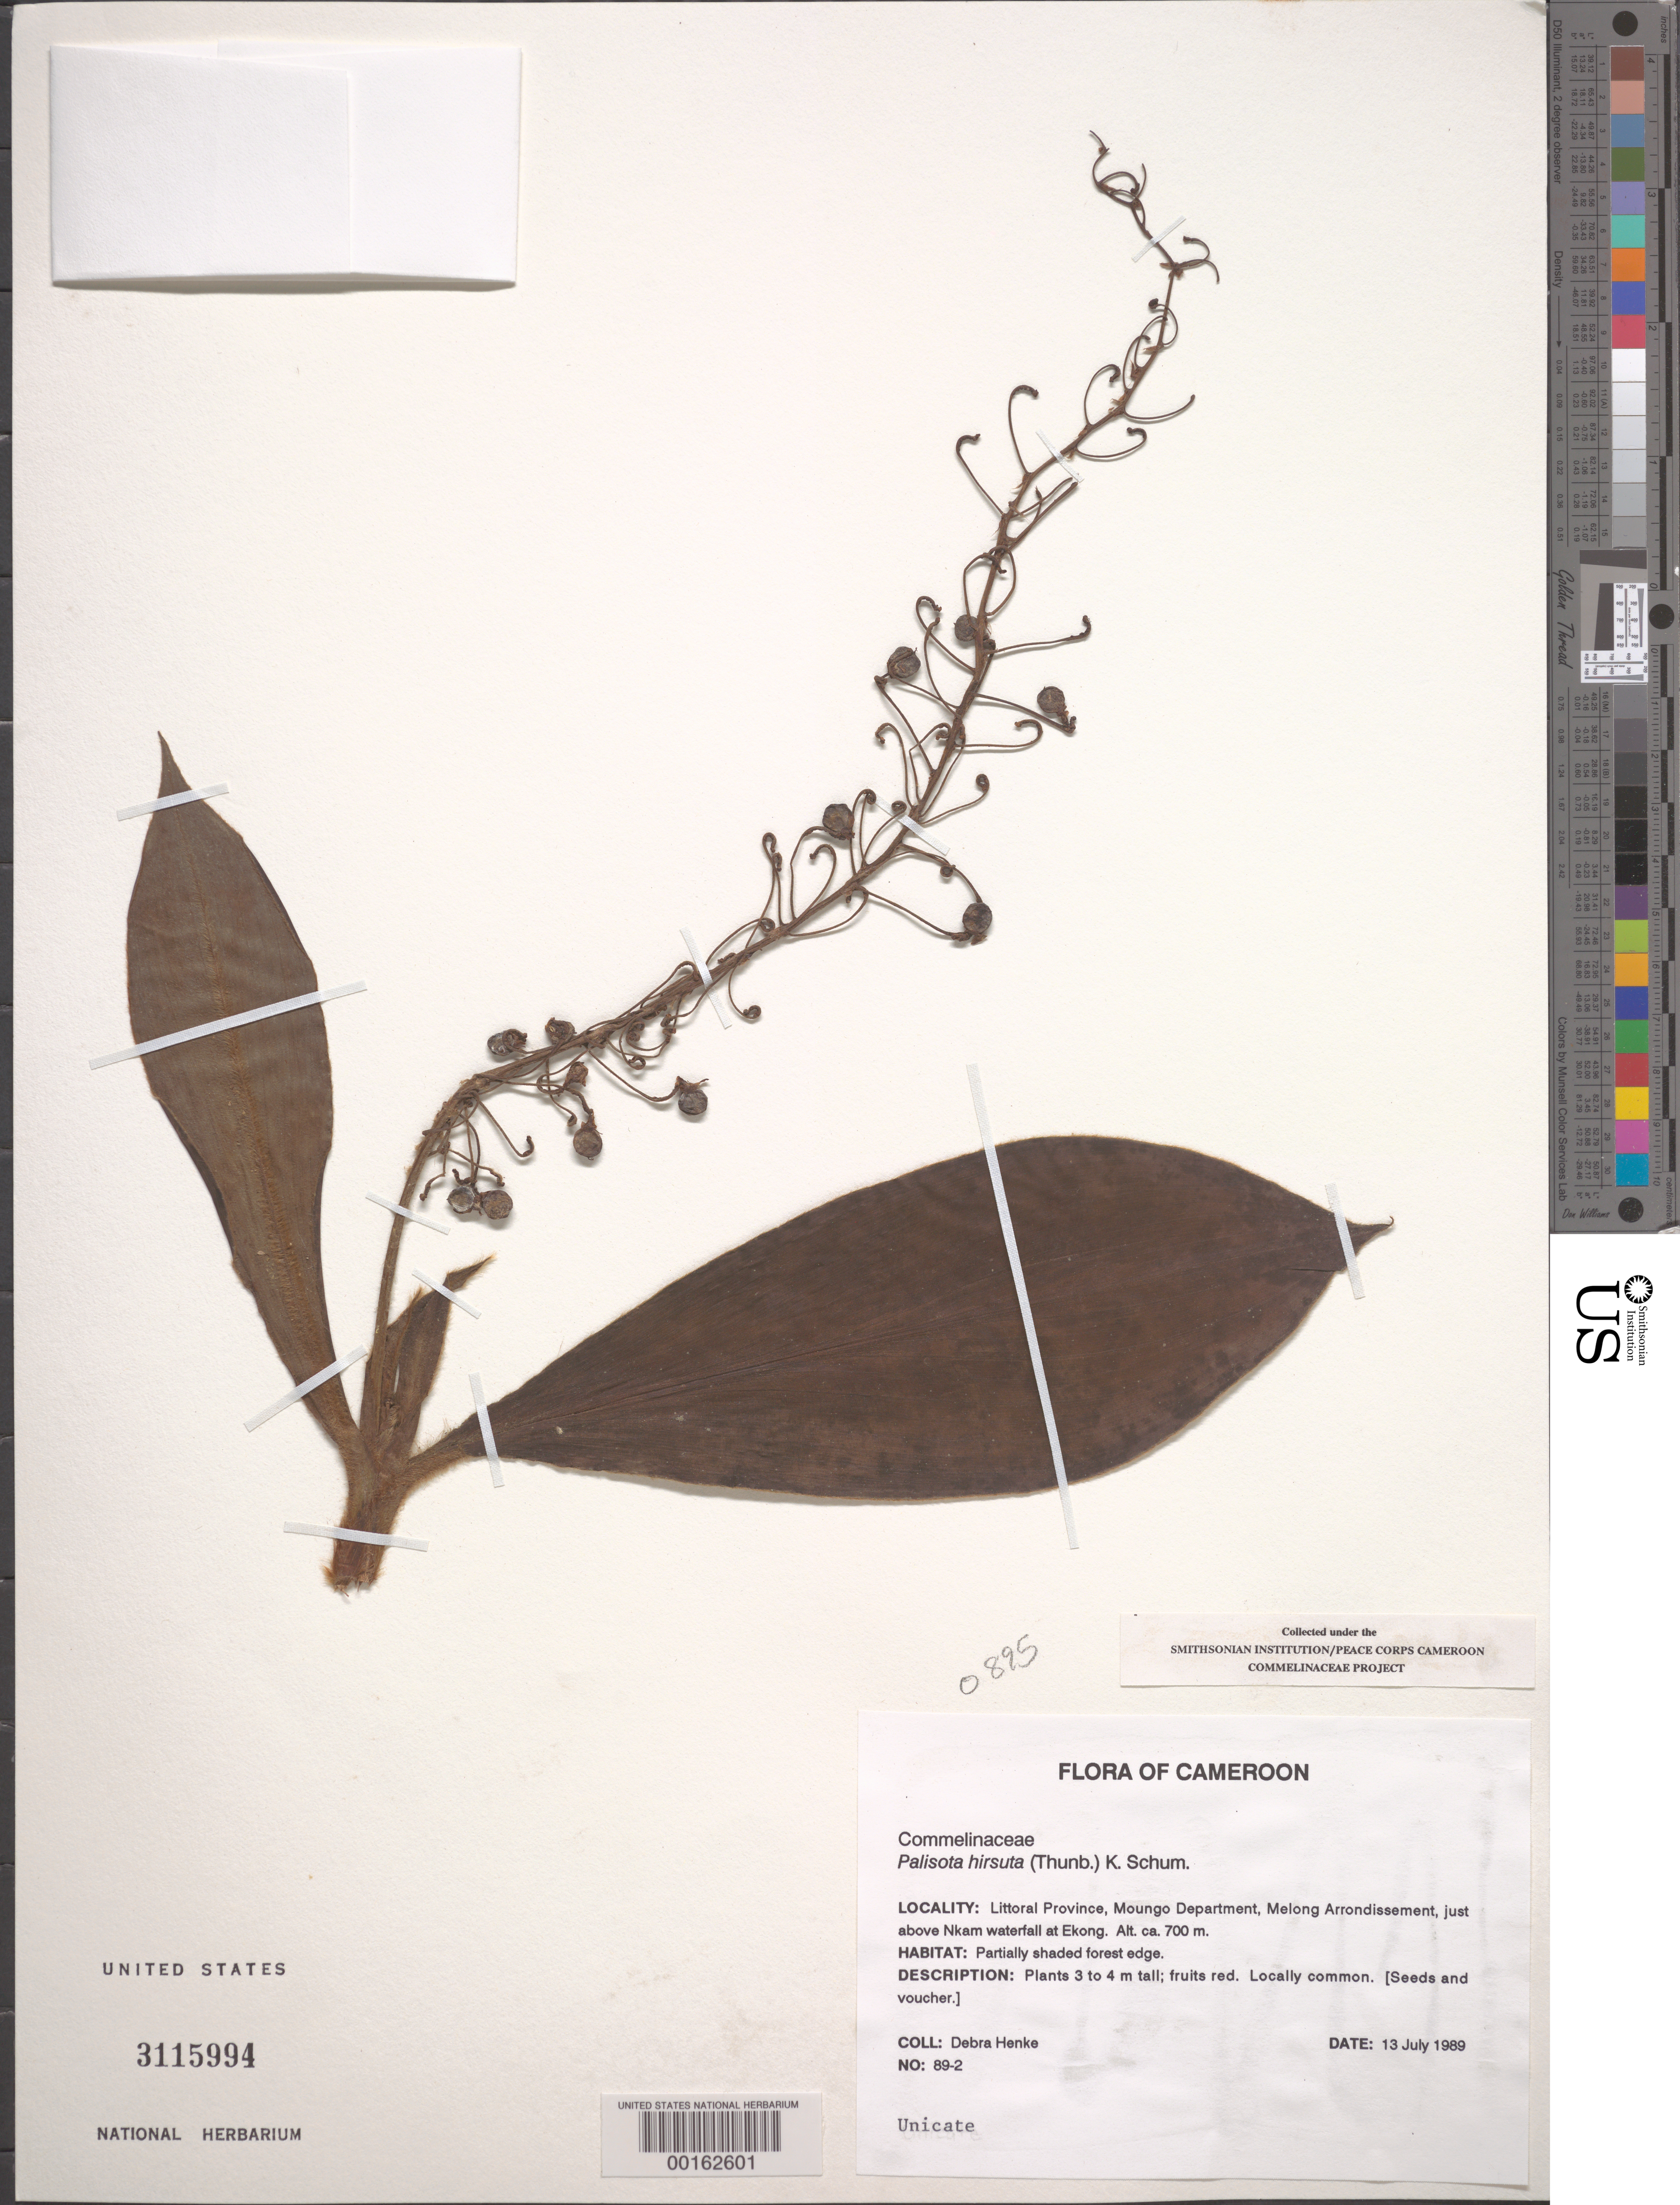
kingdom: Plantae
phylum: Tracheophyta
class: Liliopsida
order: Commelinales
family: Commelinaceae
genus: Palisota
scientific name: Palisota hirsuta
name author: (Thunb.) K. Schum.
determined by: Faden, Robert B., (US), Smithsonian Institution - National Museum of Natural History (UNITED STATES)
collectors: D. Henke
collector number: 89-2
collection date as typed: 13 Jul 1989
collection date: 1989-07-13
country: Cameroon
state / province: Littoral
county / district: Mungo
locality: Melong arrondissement, just above nkam waterfall at ekong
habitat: Partially shaded forest edge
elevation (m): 700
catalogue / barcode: US 3115994